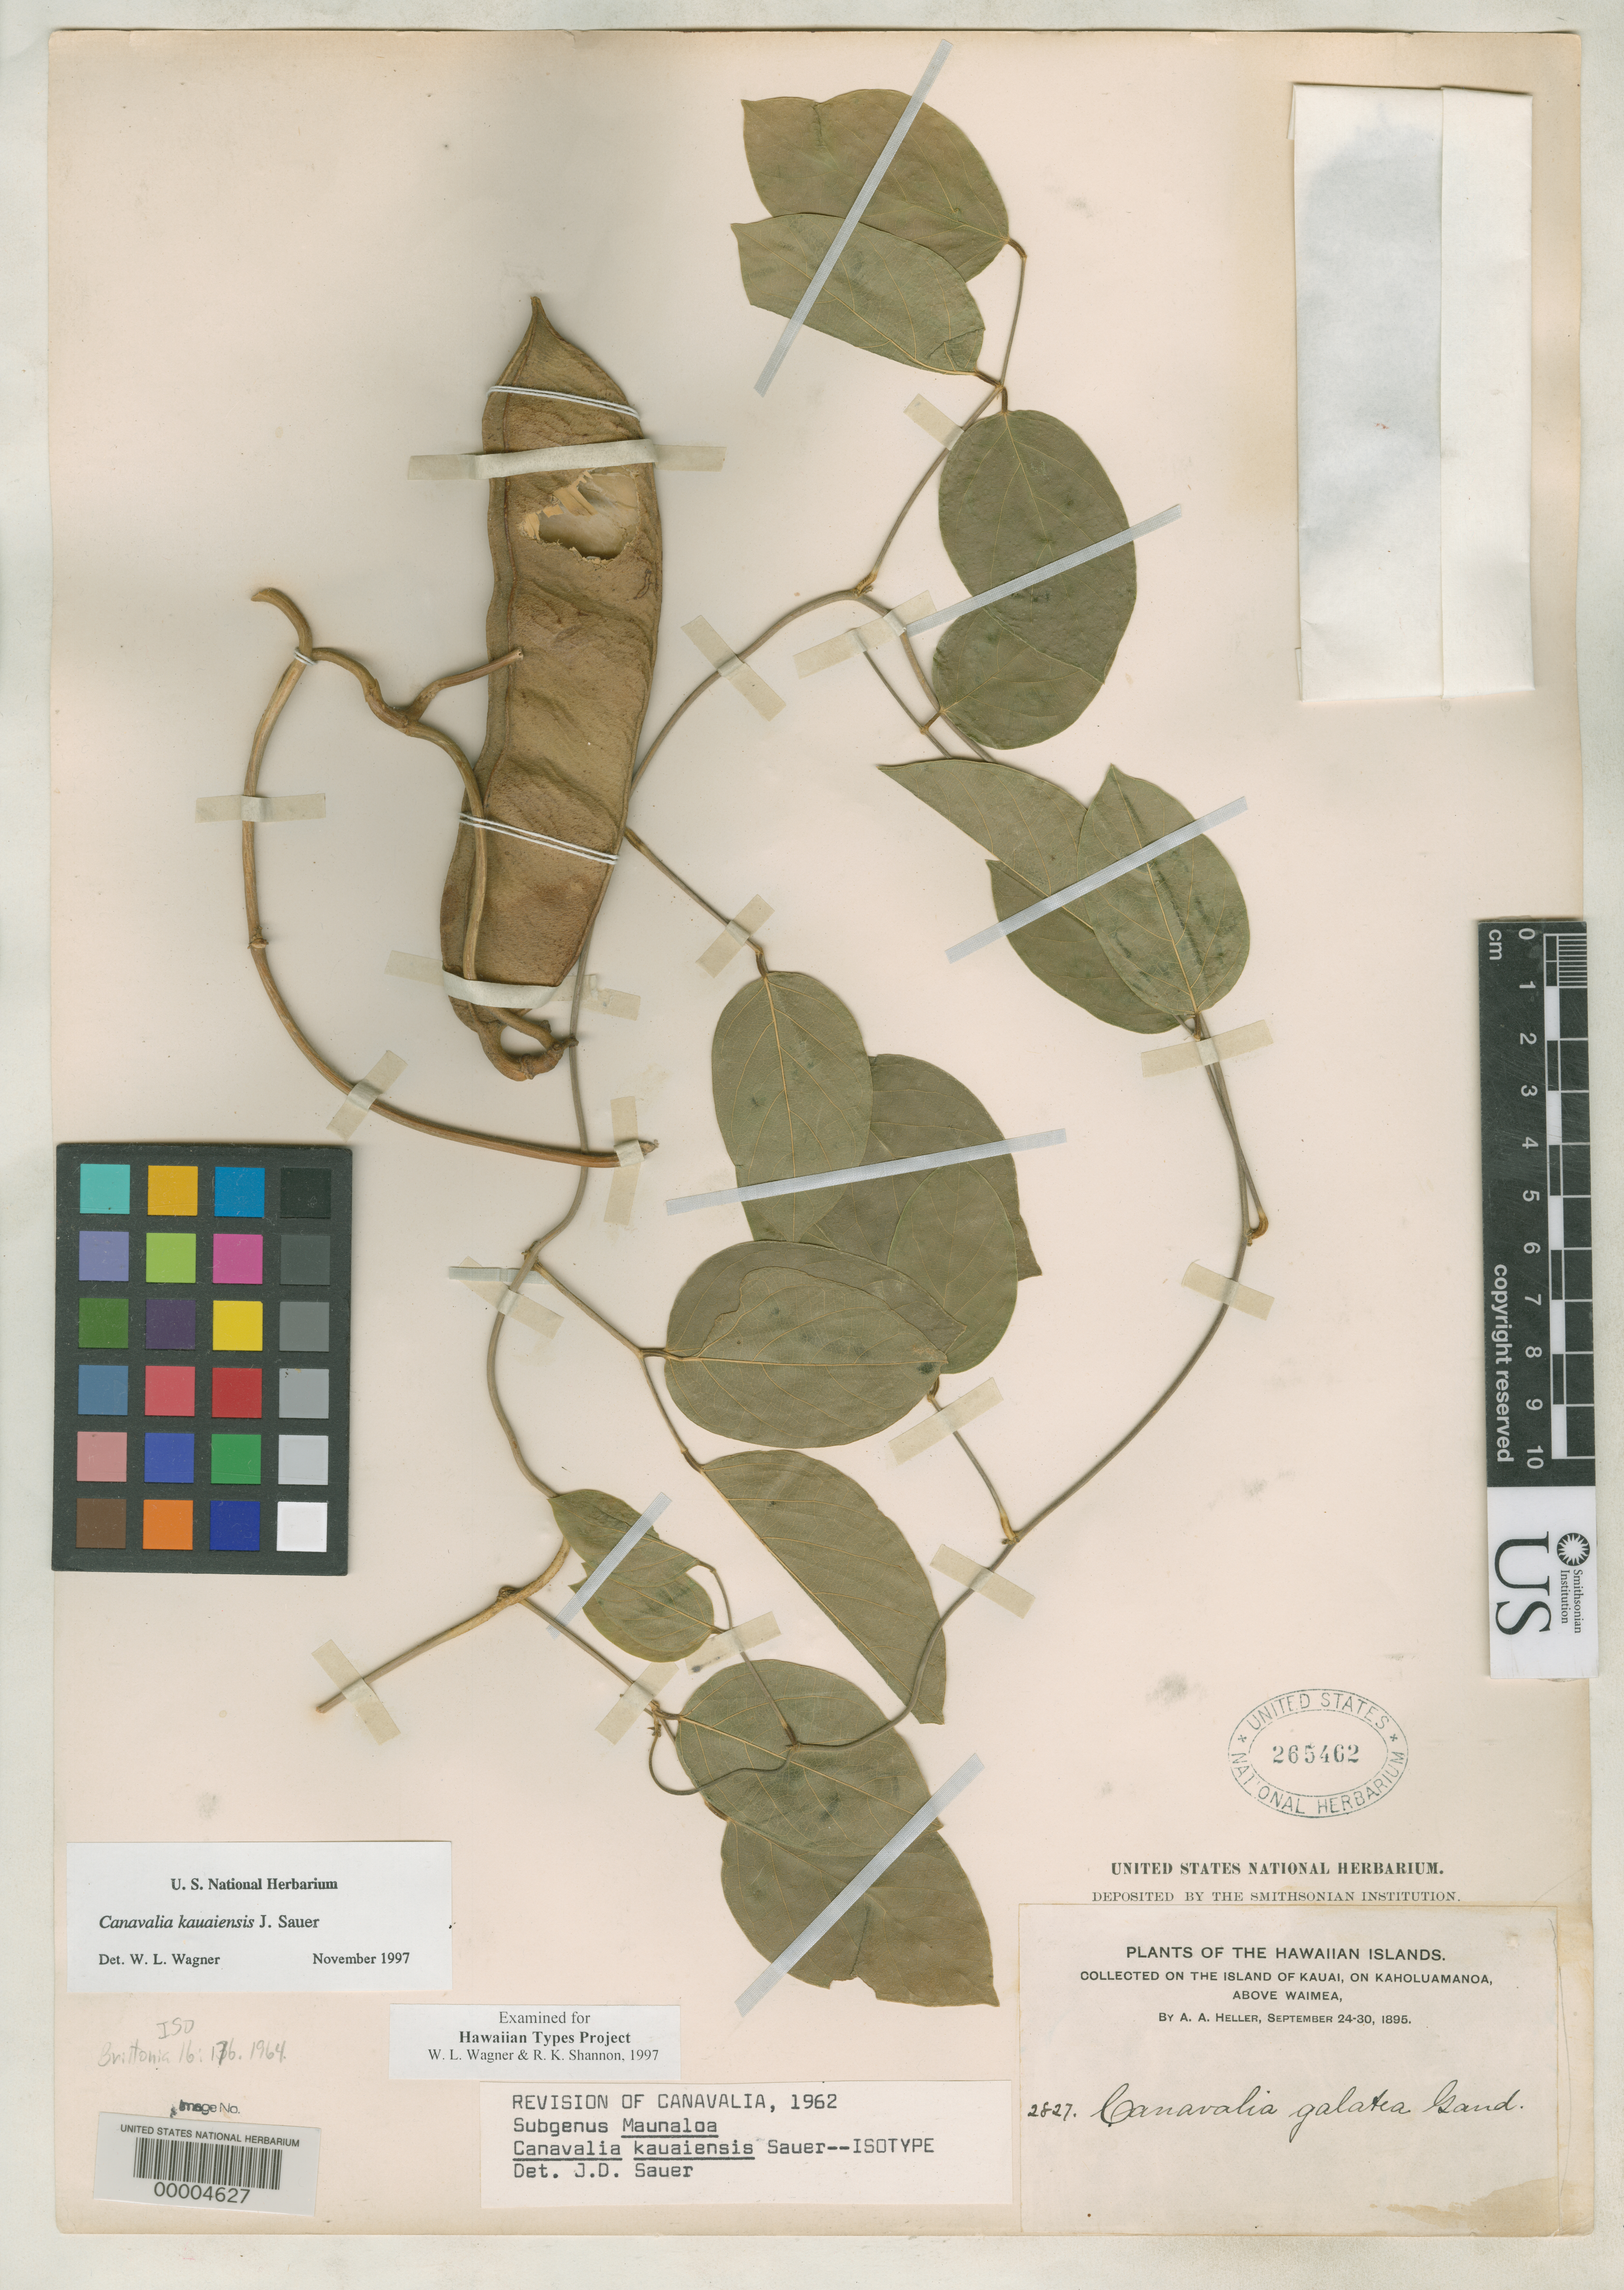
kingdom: Plantae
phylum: Tracheophyta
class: Magnoliopsida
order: Fabales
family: Fabaceae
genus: Canavalia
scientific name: Canavalia kauaiensis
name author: J.D. Sauer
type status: Isotype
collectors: A. A. Heller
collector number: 2827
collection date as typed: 24 Sep 1895 to 30 Sep 1895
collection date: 1895-09-24/1895-09-30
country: United States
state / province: Hawaii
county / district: Kauai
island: Kaua'i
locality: On Kaholuamanoa, above Waimea.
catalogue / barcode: US 265462